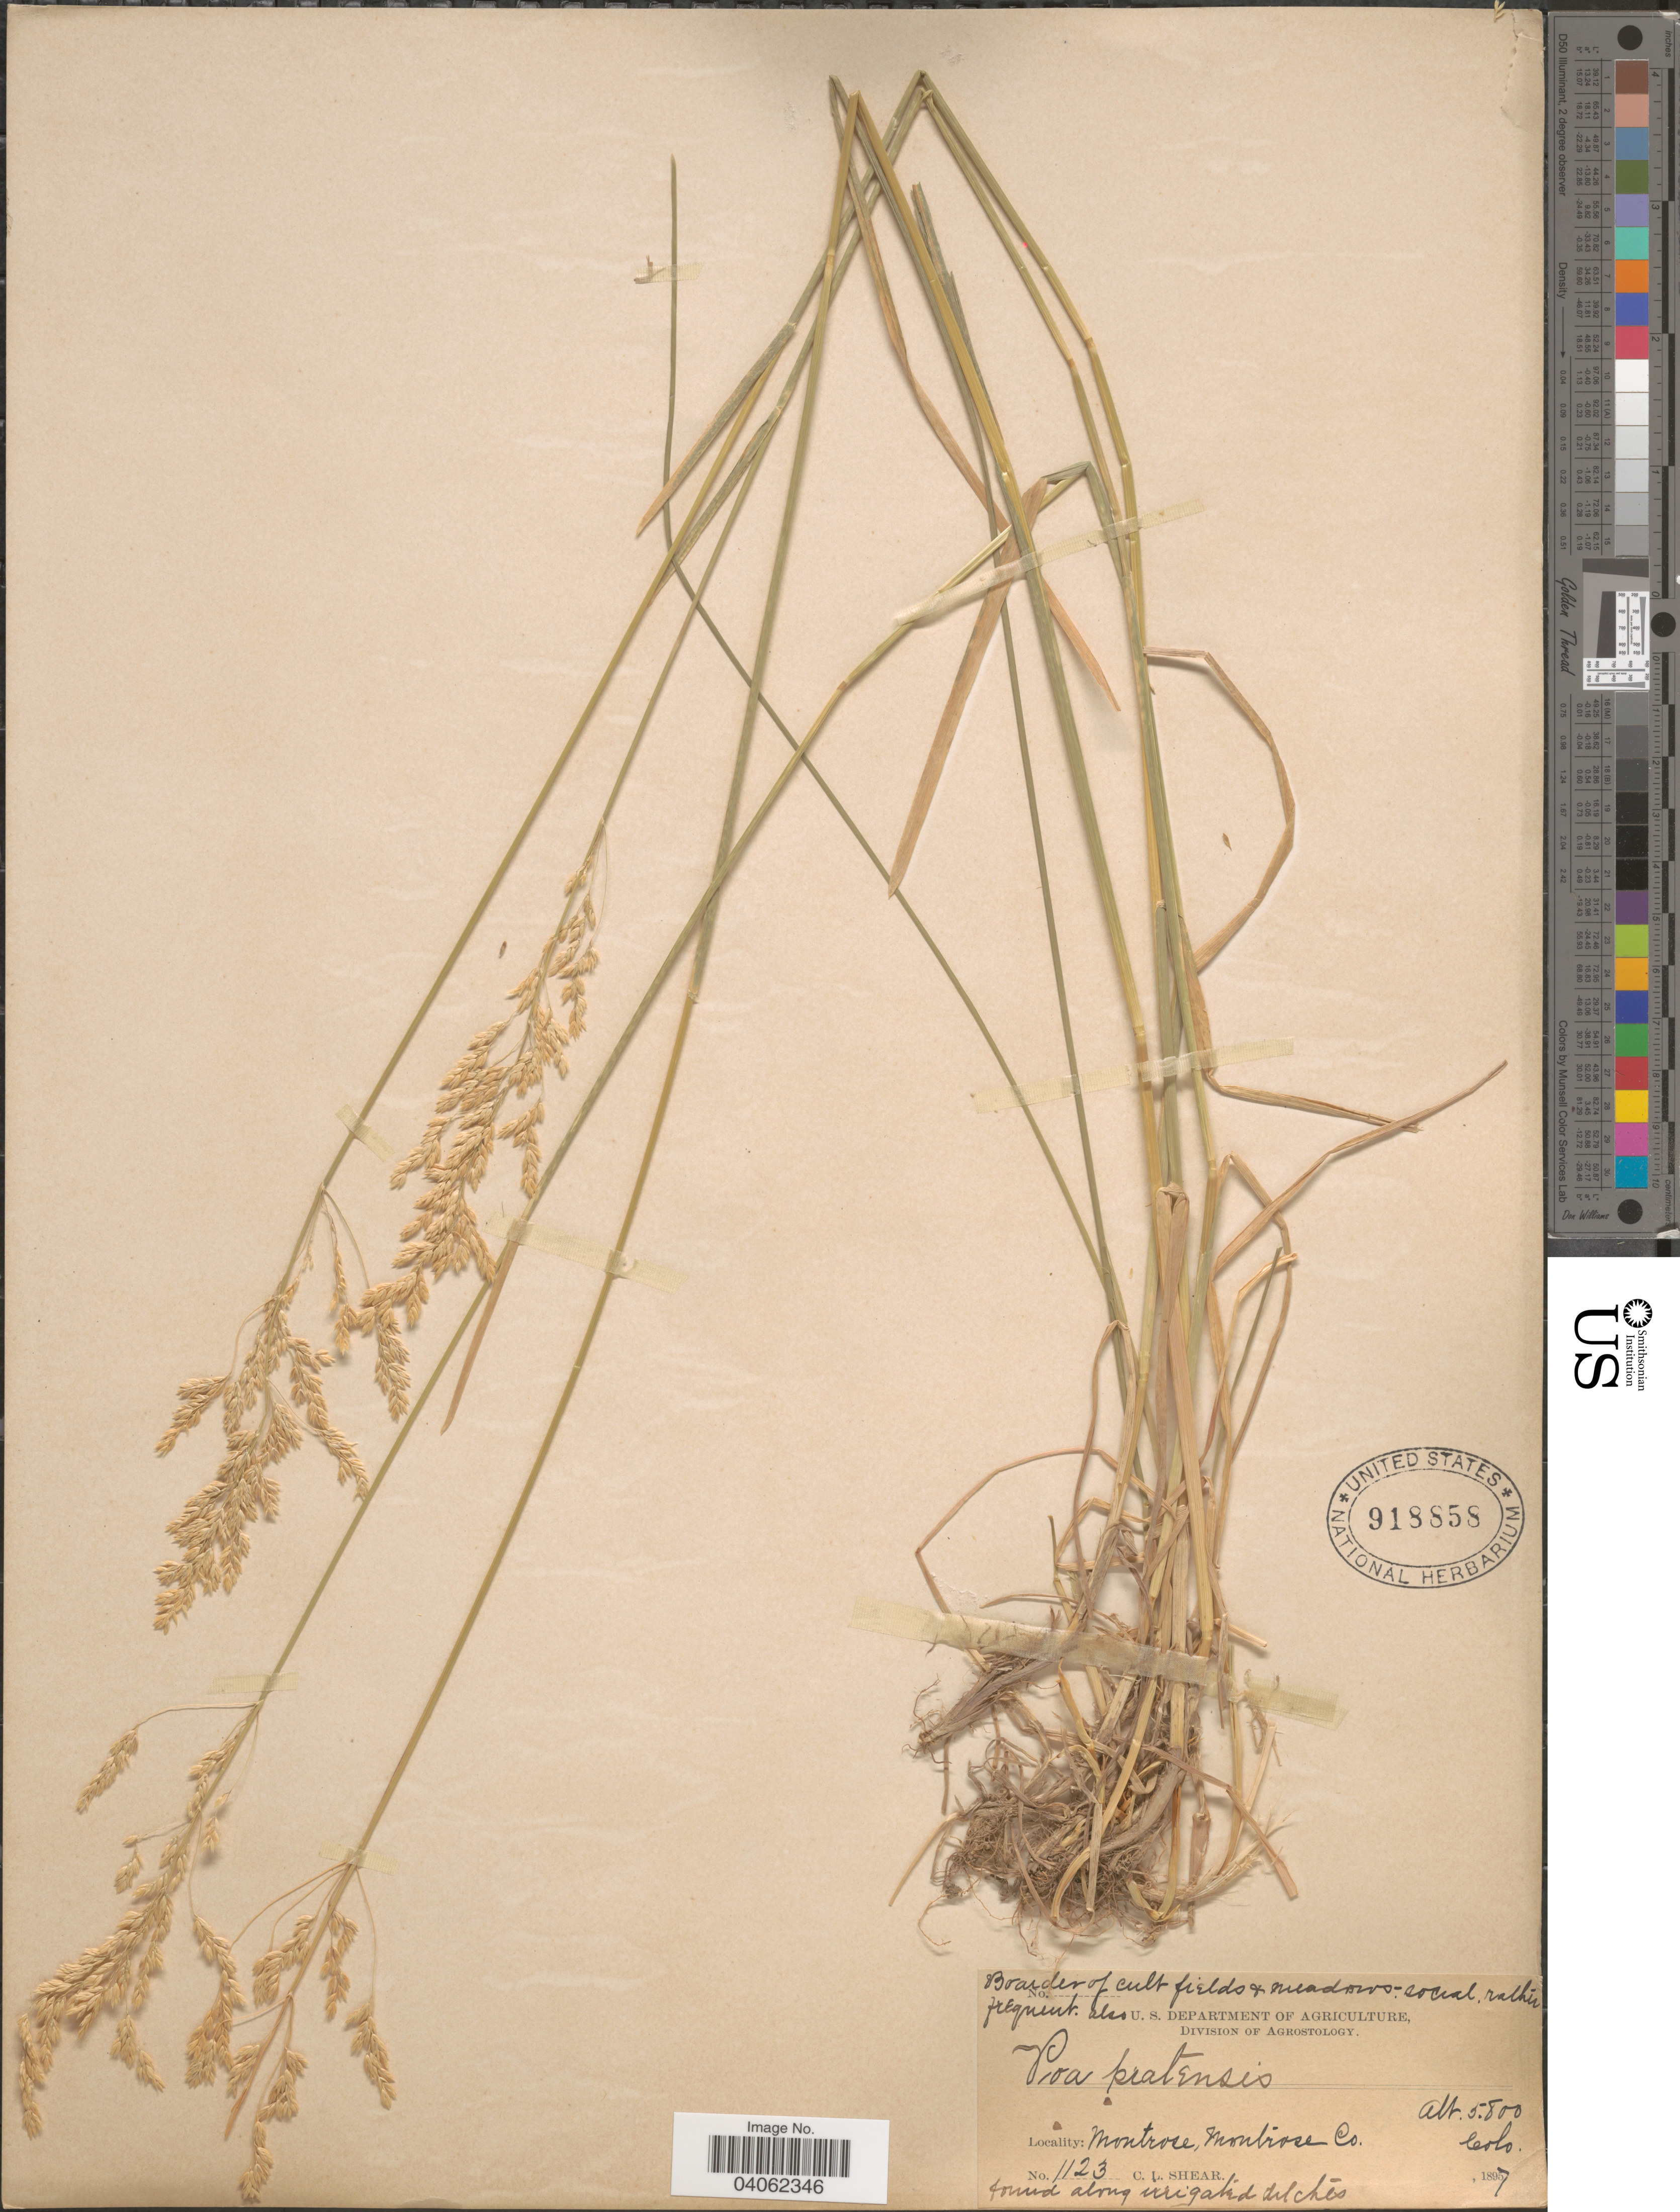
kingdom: Plantae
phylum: Tracheophyta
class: Liliopsida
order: Poales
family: Poaceae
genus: Poa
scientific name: Poa pratensis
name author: L.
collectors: C. L. Shear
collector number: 1123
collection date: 1897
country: United States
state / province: Colorado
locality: Montrose, Montrose Co.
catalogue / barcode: US 918858